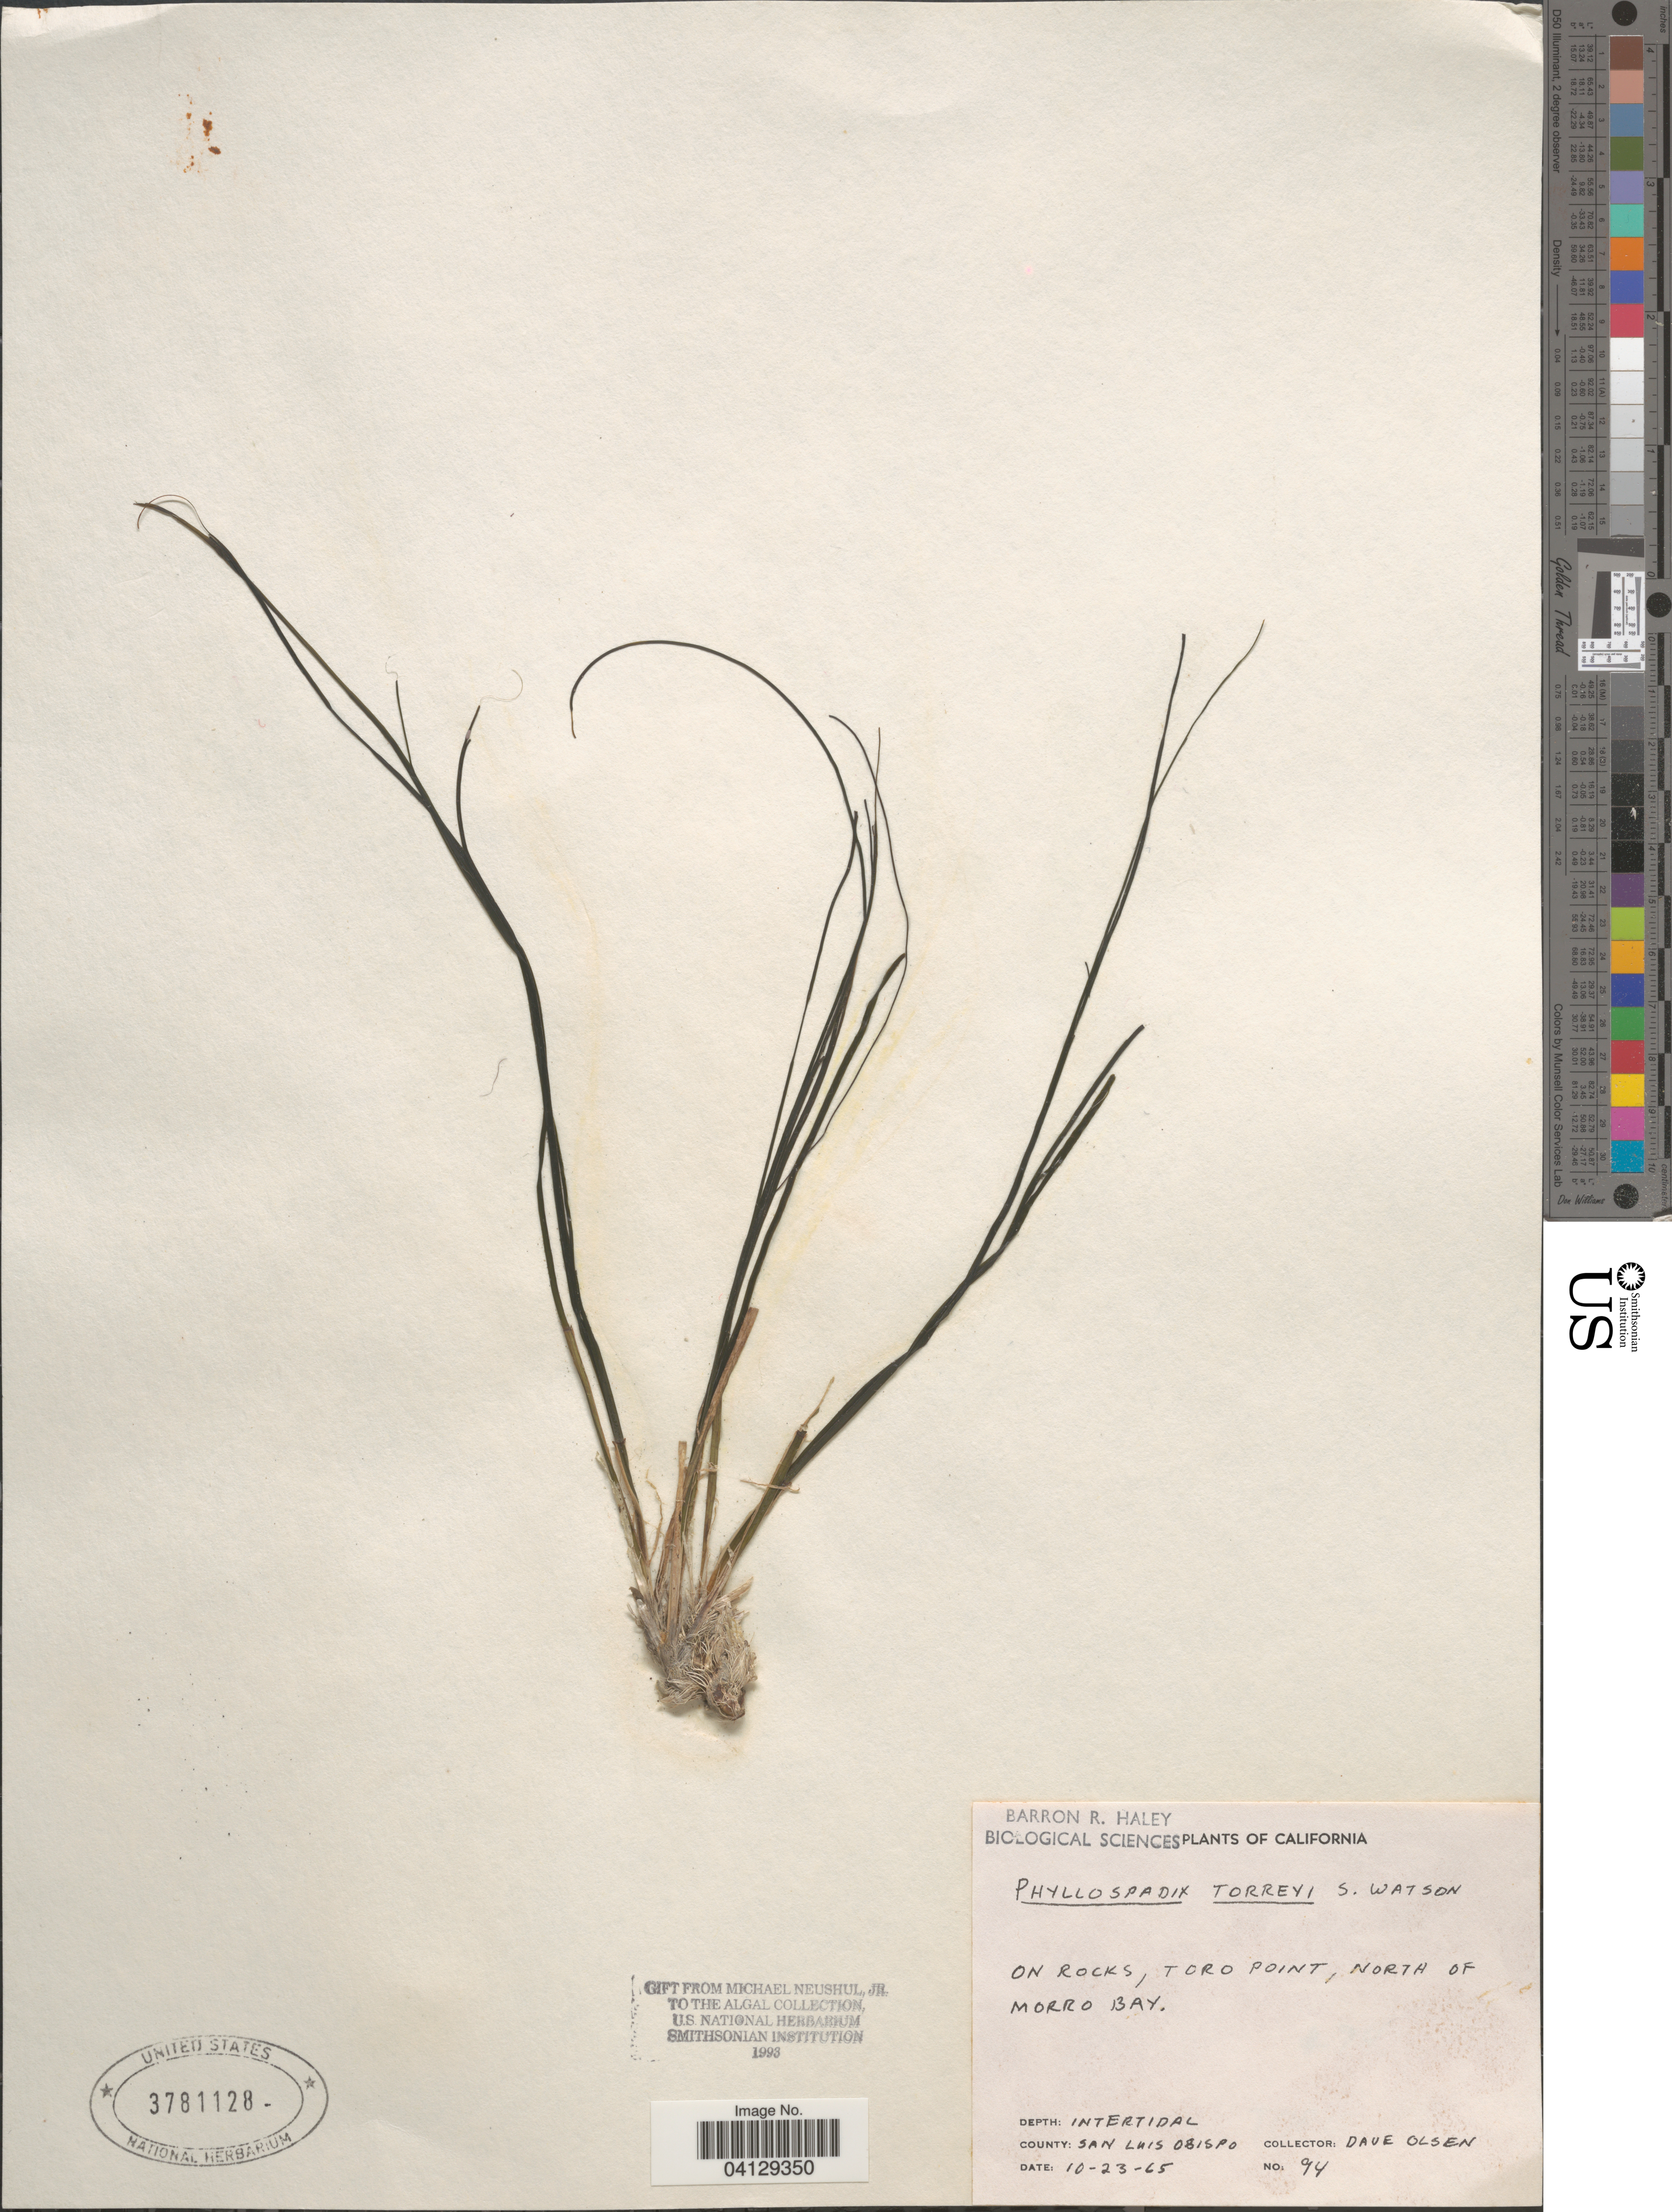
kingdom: Plantae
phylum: Tracheophyta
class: Liliopsida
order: Alismatales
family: Zosteraceae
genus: Phyllospadix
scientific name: Phyllospadix torreyi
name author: S. Watson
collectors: D. Olsen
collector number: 94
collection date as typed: Transcribed d/m/y: 23/10/65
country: United States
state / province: California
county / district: San Luis Obispo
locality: Toro Point, North of Morro Bay. County: San Luis Obispo.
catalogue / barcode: US 3781128